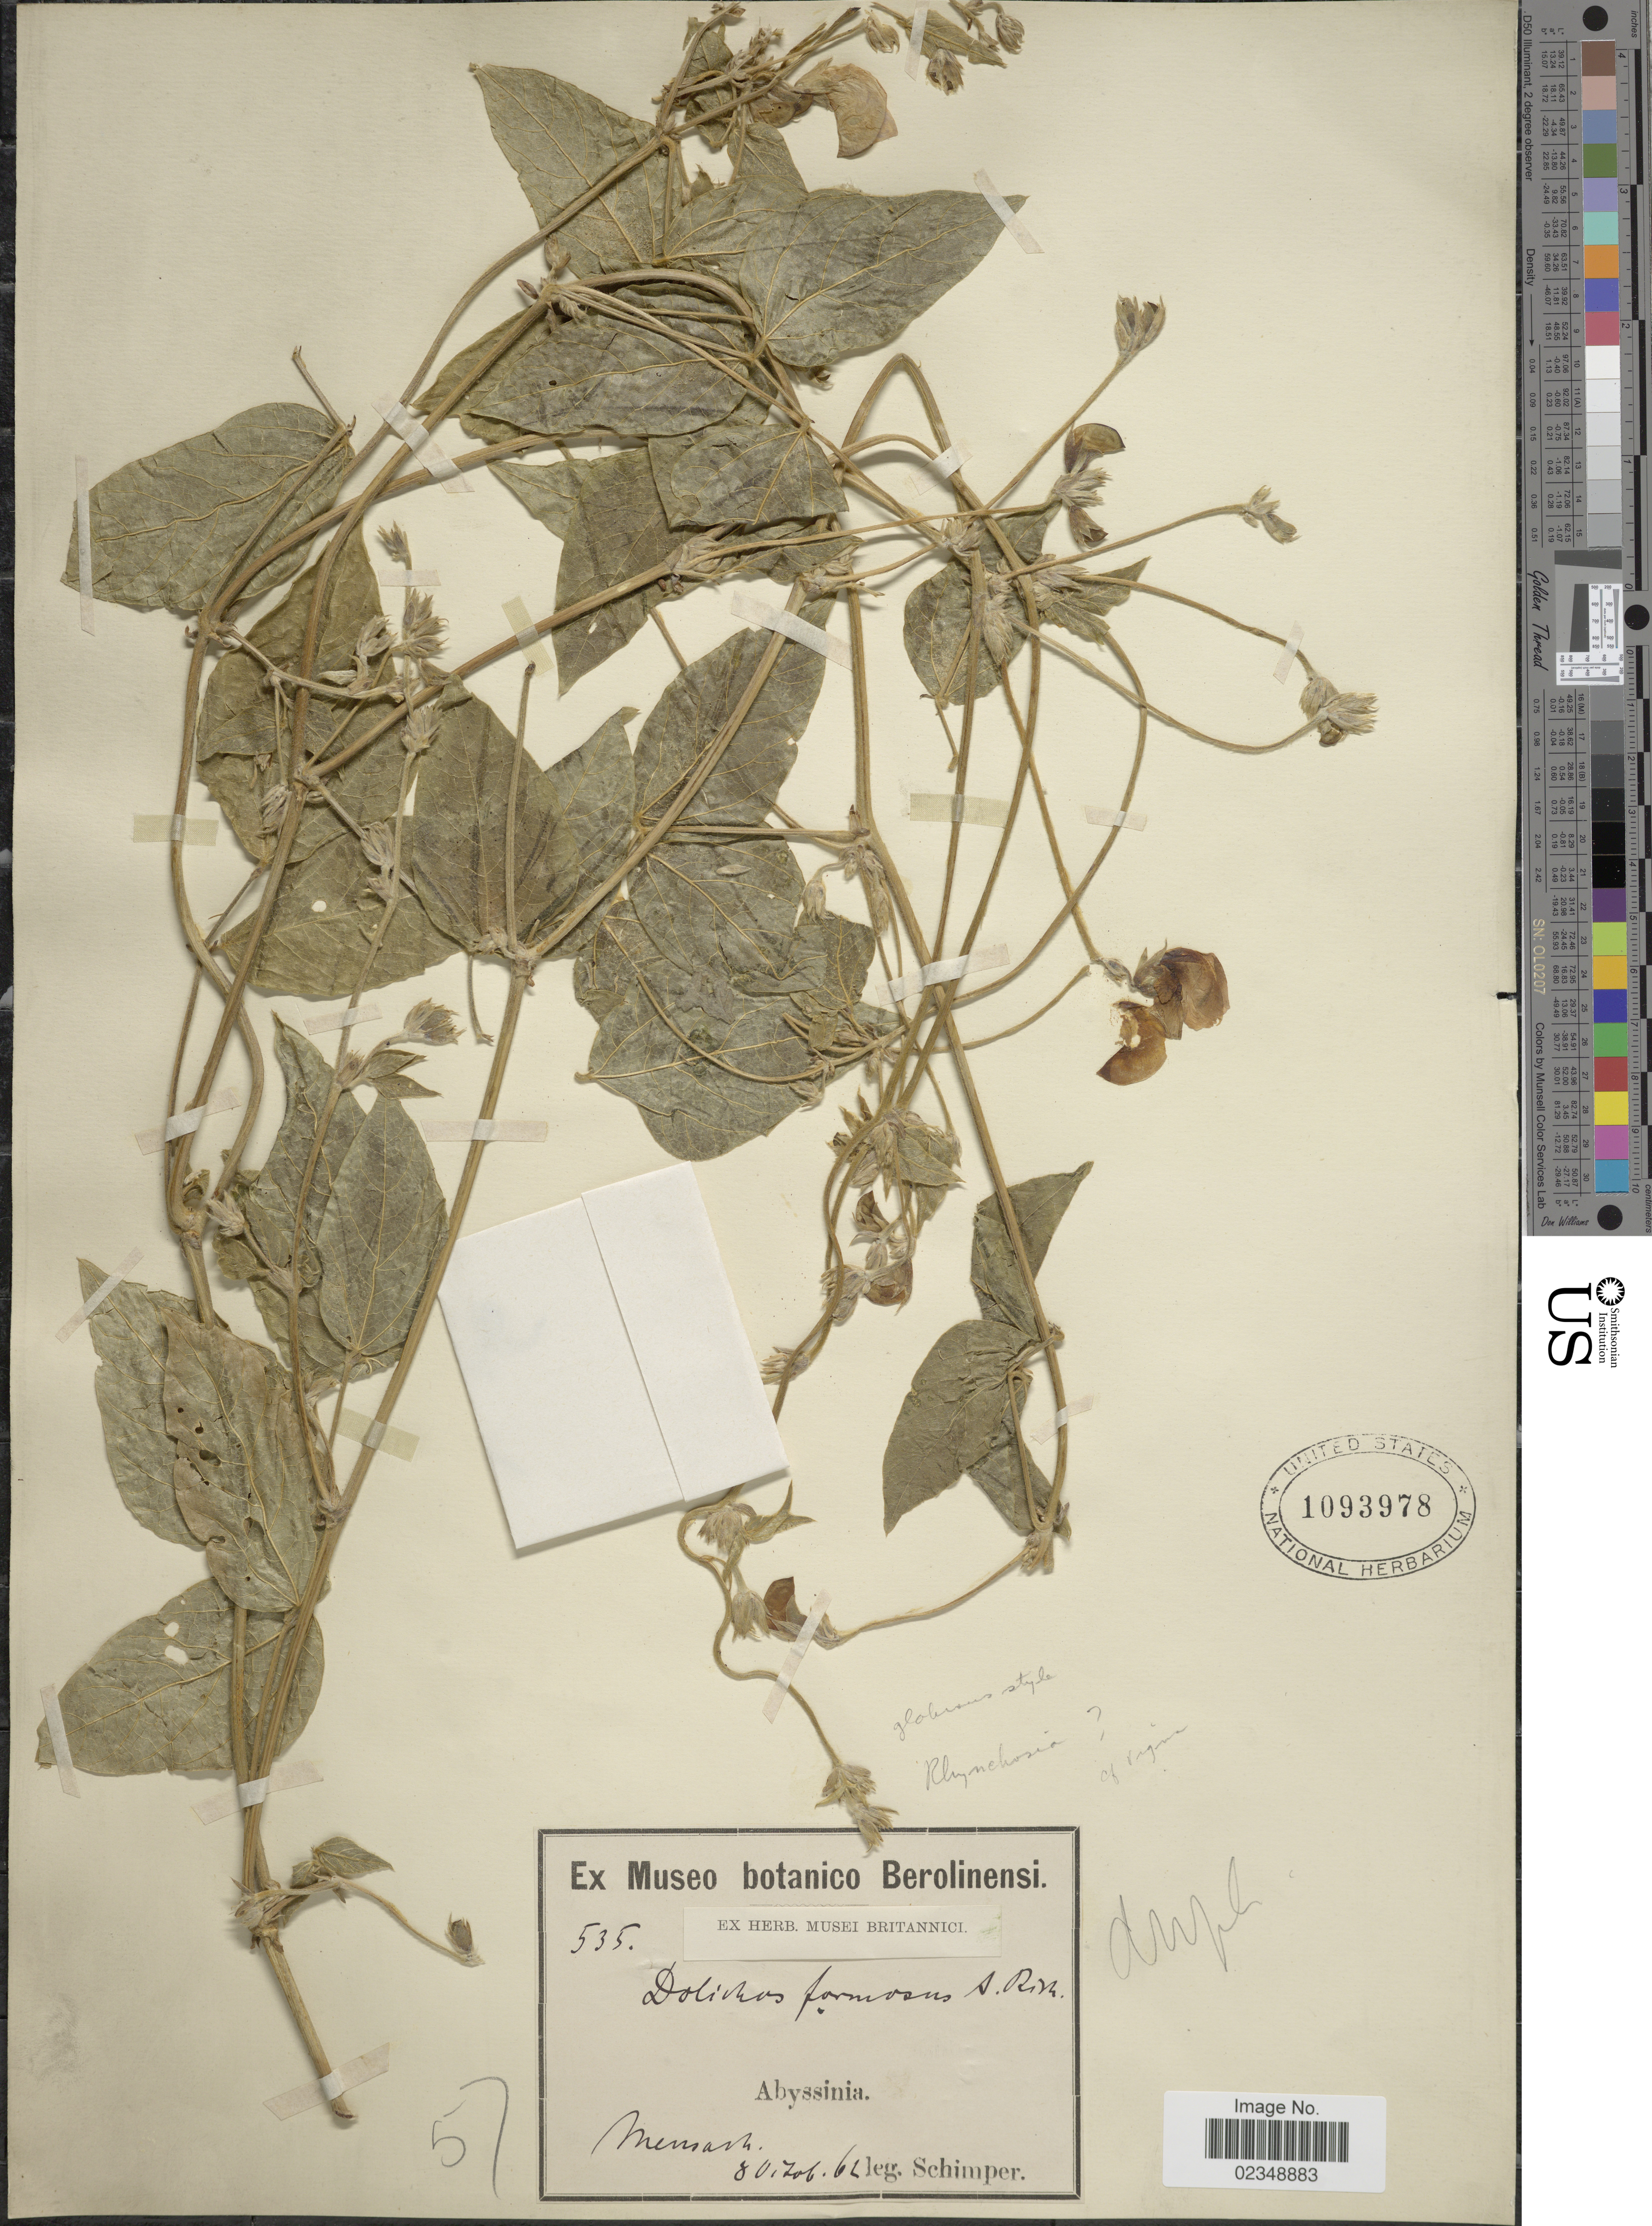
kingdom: Plantae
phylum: Tracheophyta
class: Magnoliopsida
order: Fabales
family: Fabaceae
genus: Dolichos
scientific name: Dolichos formosus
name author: Hochst. ex A. Rich.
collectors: -. Schimper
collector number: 535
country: Eritrea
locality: Abyssinia. Memash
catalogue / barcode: US 1093978